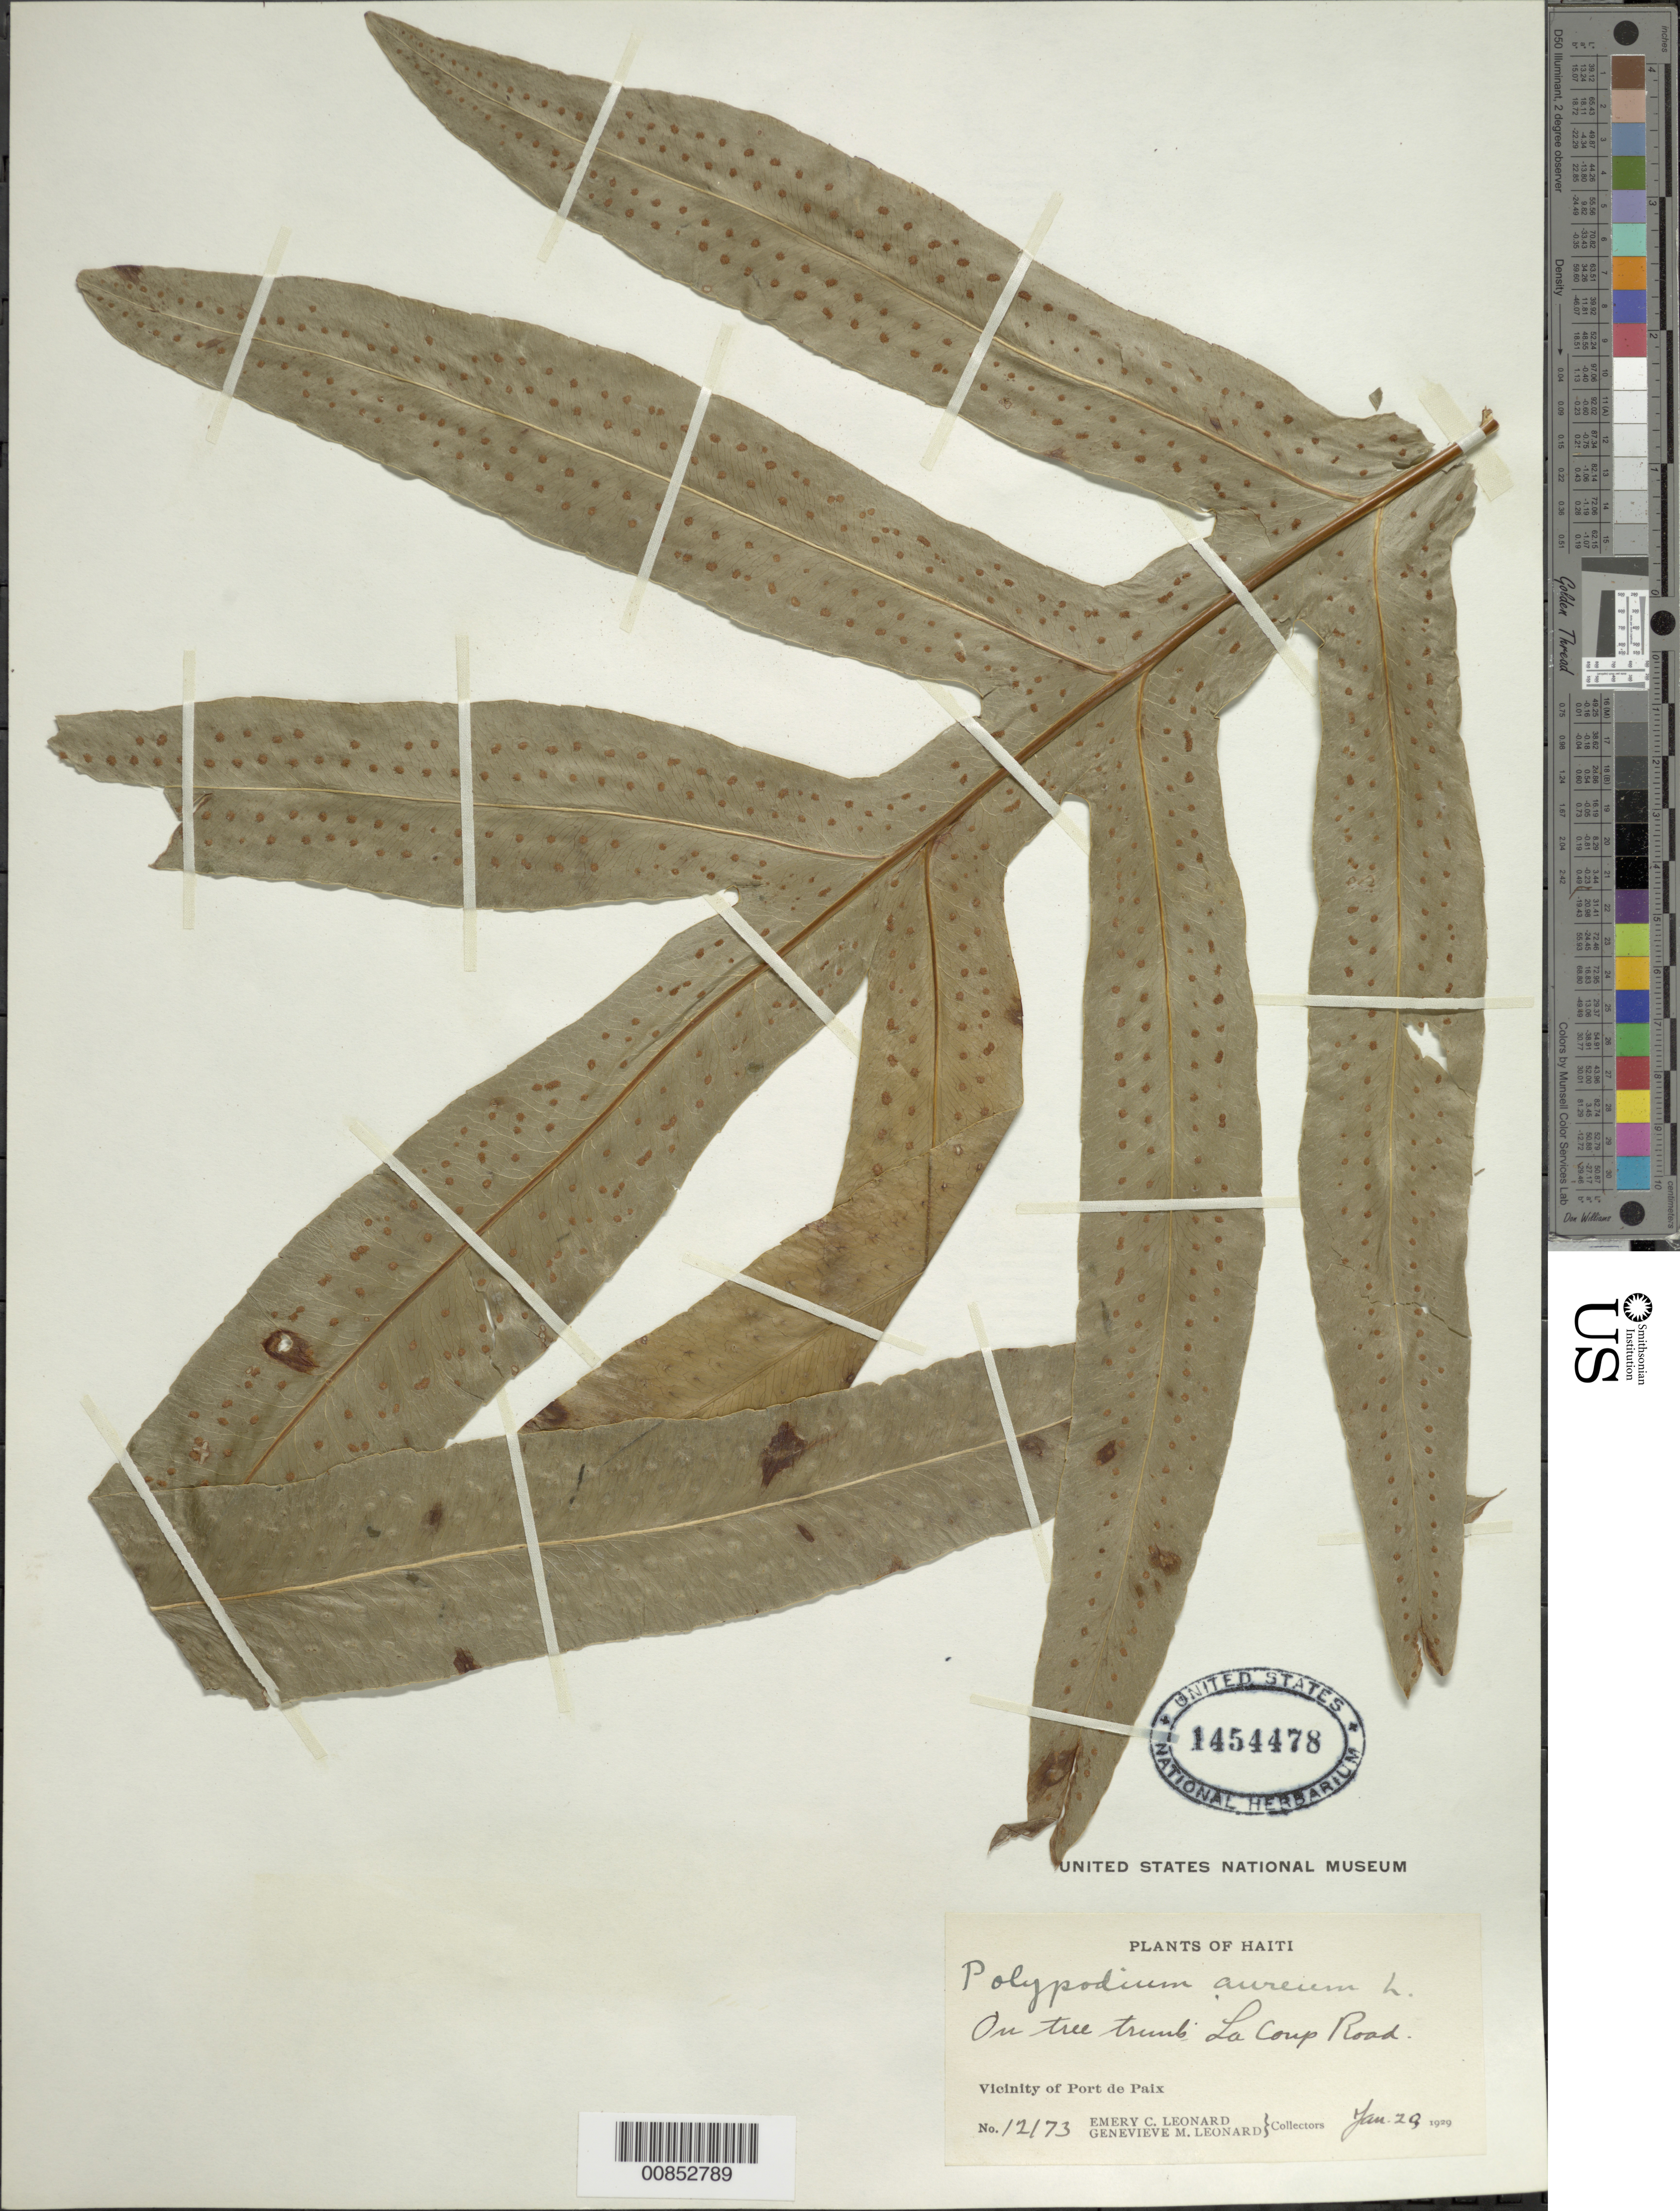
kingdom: Plantae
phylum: Tracheophyta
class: Polypodiopsida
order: Polypodiales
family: Polypodiaceae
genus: Phlebodium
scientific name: Phlebodium aureum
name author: (L.) J. Sm.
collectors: E. C. Leonard & G. M. Leonard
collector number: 12173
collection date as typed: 20 Jan 1929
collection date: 1929-01-20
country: Haiti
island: Hispaniola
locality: Port de Paix, La Coup Road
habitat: Tree trunk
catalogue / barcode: US 1454478